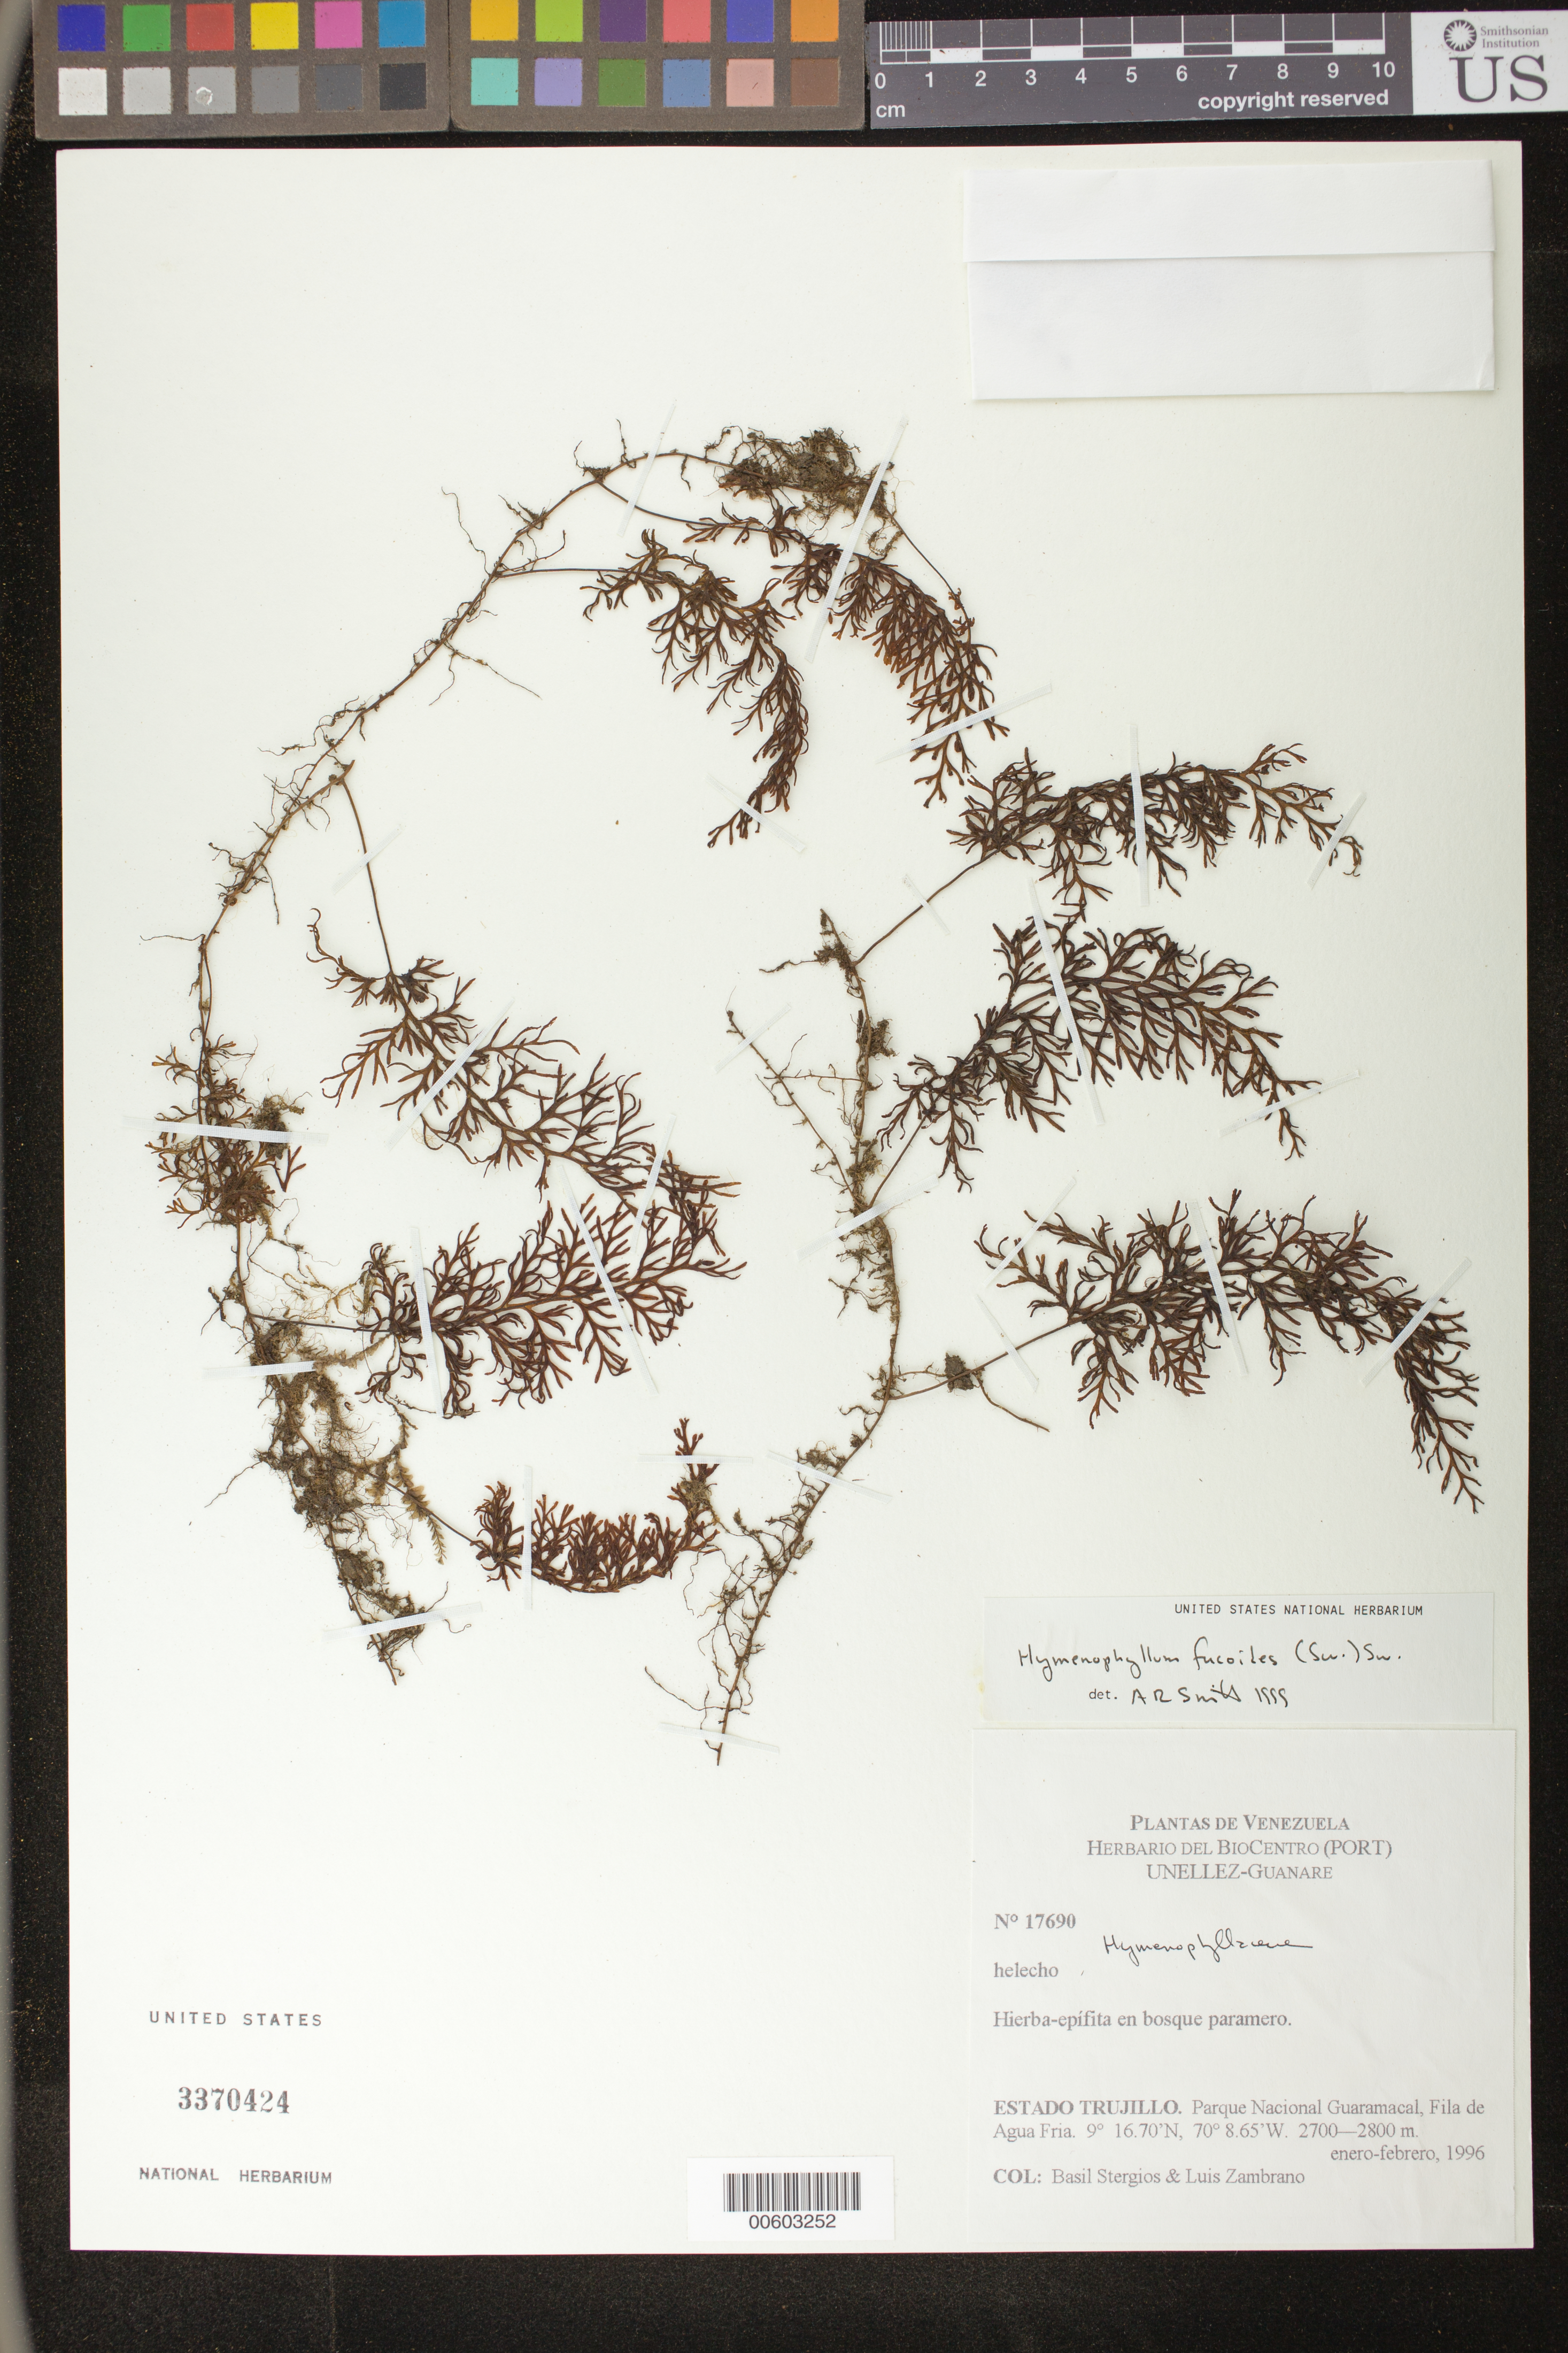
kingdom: Plantae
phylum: Tracheophyta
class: Polypodiopsida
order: Hymenophyllales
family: Hymenophyllaceae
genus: Hymenophyllum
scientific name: Hymenophyllum fucoides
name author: (Sw.) Sw.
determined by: Smith, Alan R., (UC)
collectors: B. G. Stergios & L. Zambrano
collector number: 17690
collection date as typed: Jan 1996 to -- Feb 1996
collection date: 1996-01/1996-02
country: Venezuela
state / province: Trujillo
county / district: Boconó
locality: Parque Nacional Guaramacal, Fila de Agua Fria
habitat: Bosque paramero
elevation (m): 2700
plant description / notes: PORT, UC, US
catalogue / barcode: US 3370424